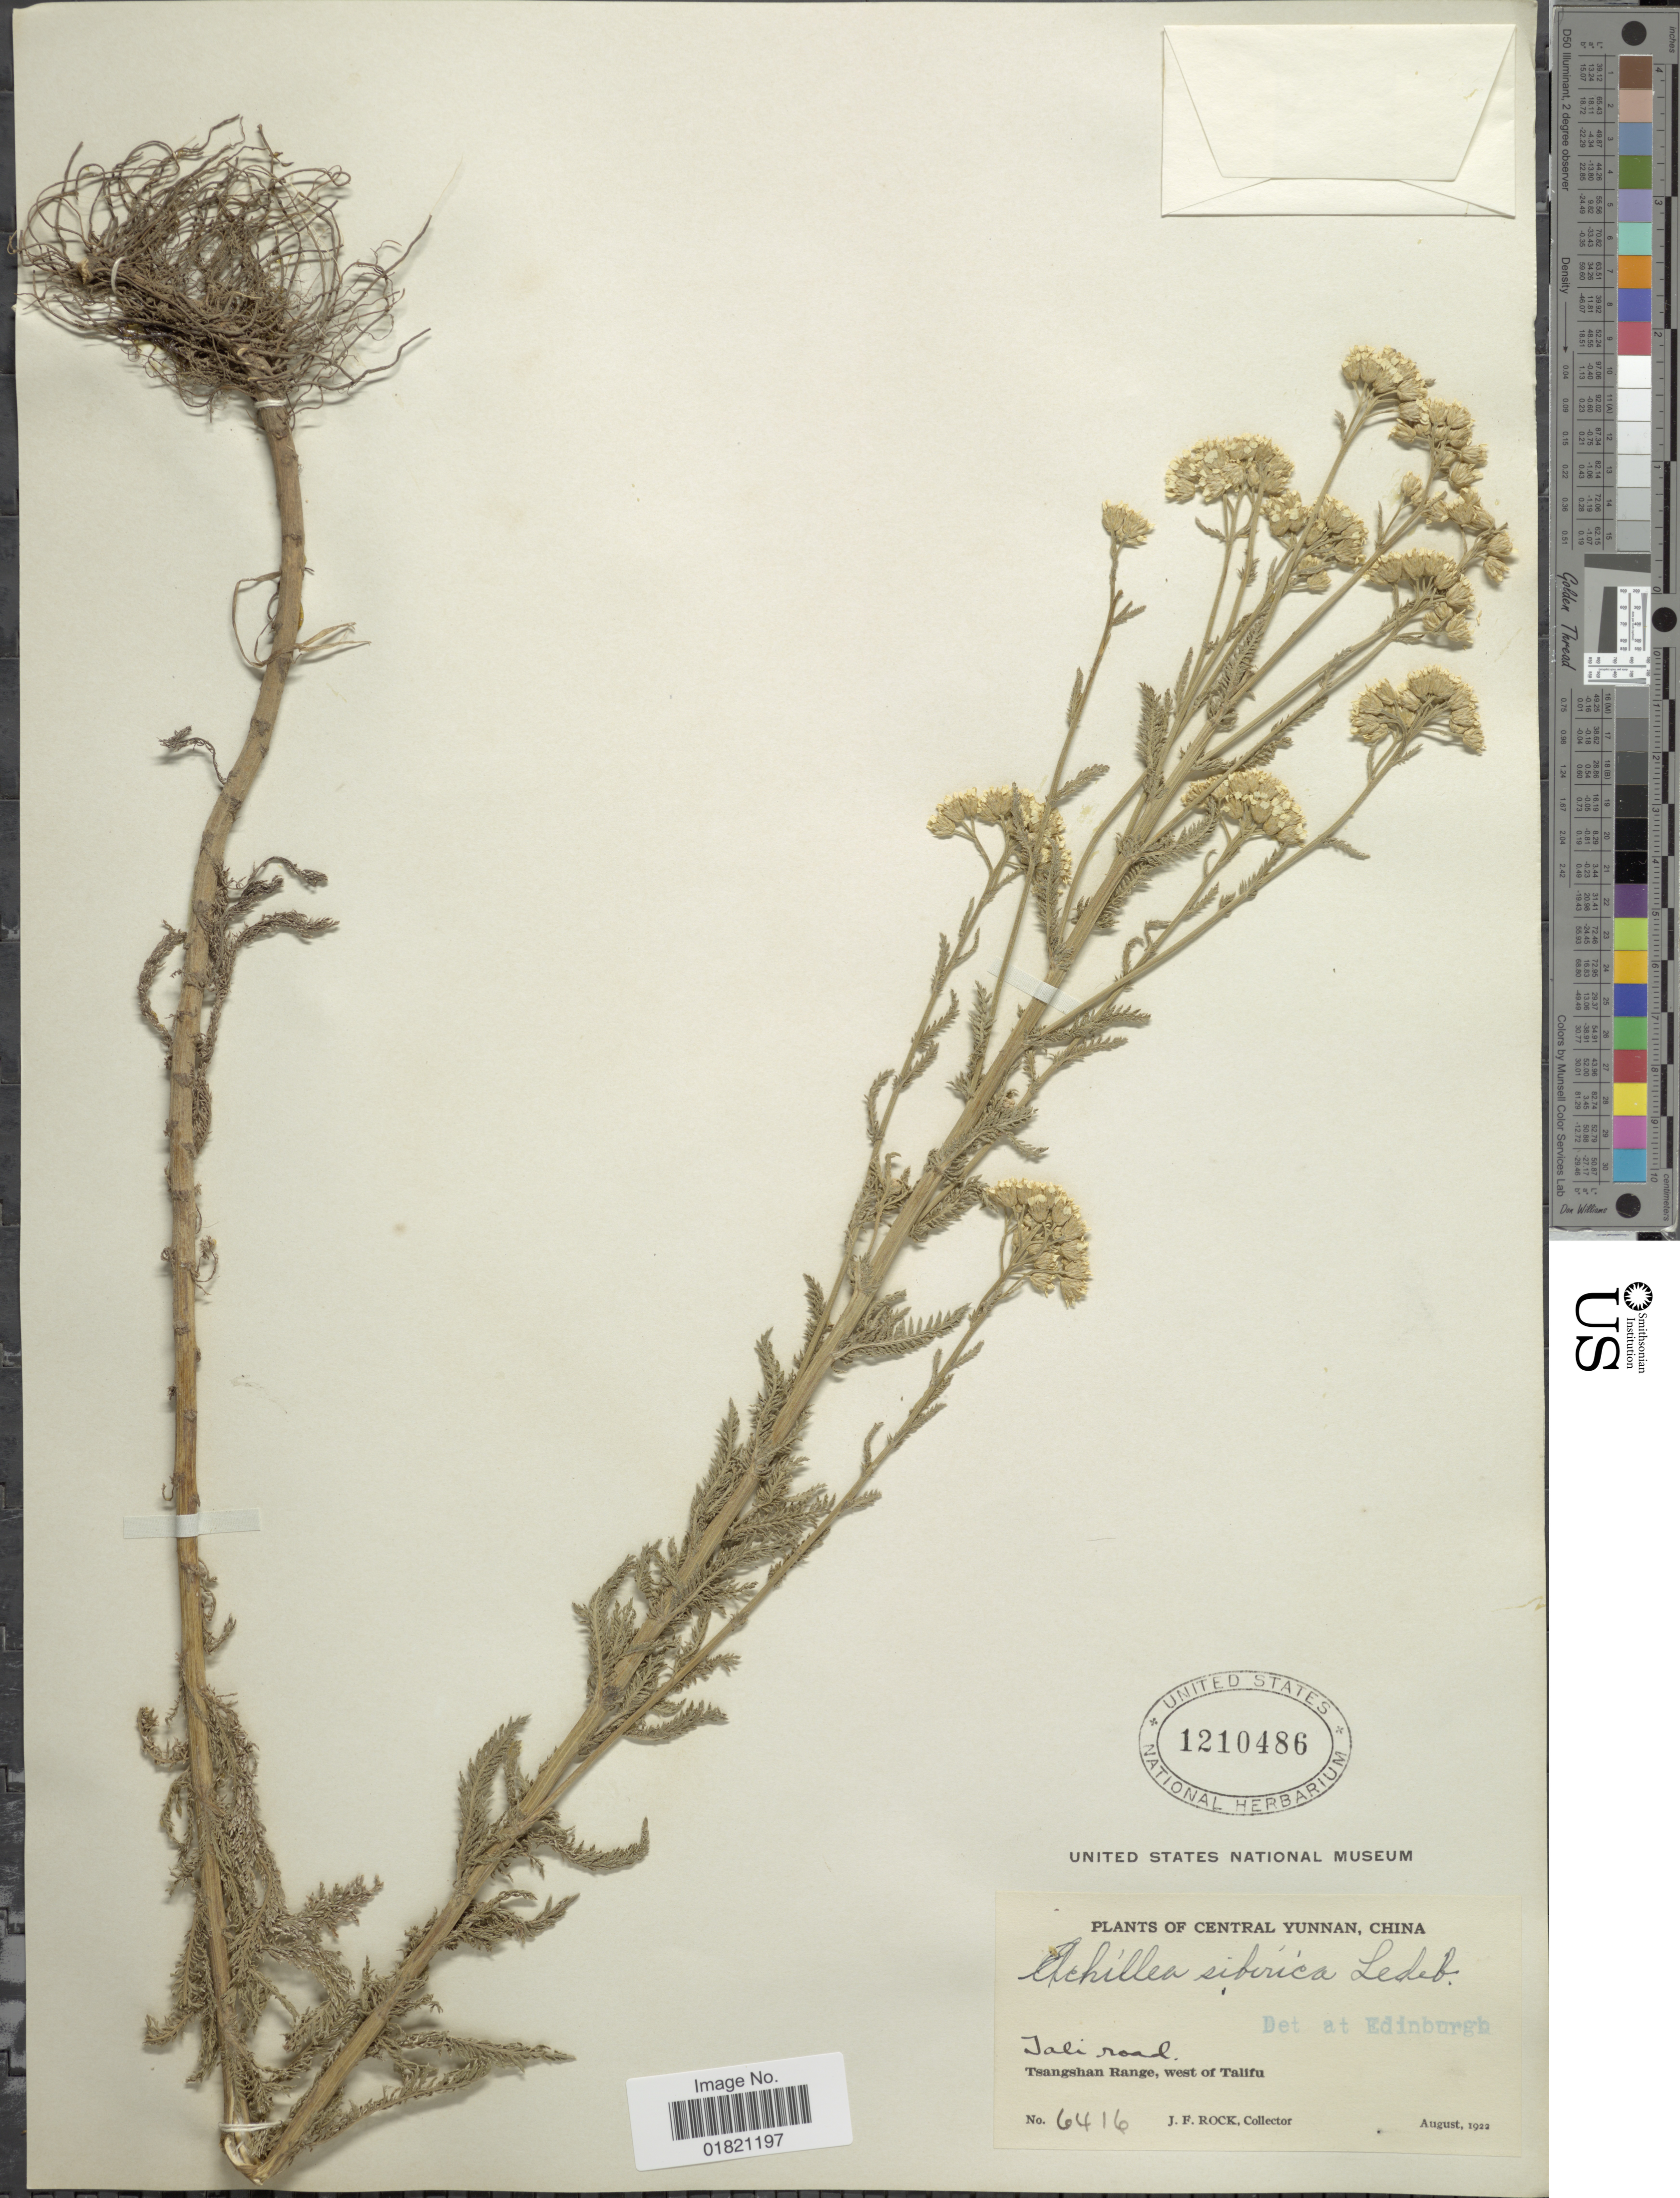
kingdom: Plantae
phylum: Tracheophyta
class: Magnoliopsida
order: Asterales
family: Asteraceae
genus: Achillea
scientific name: Achillea sibirica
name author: Ledeb.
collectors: J. Rock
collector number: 6416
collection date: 1922-08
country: China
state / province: Yunnan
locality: Central Yunnan. Tali road. Tsangshan Range, west of Talifu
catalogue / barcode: US 1210486